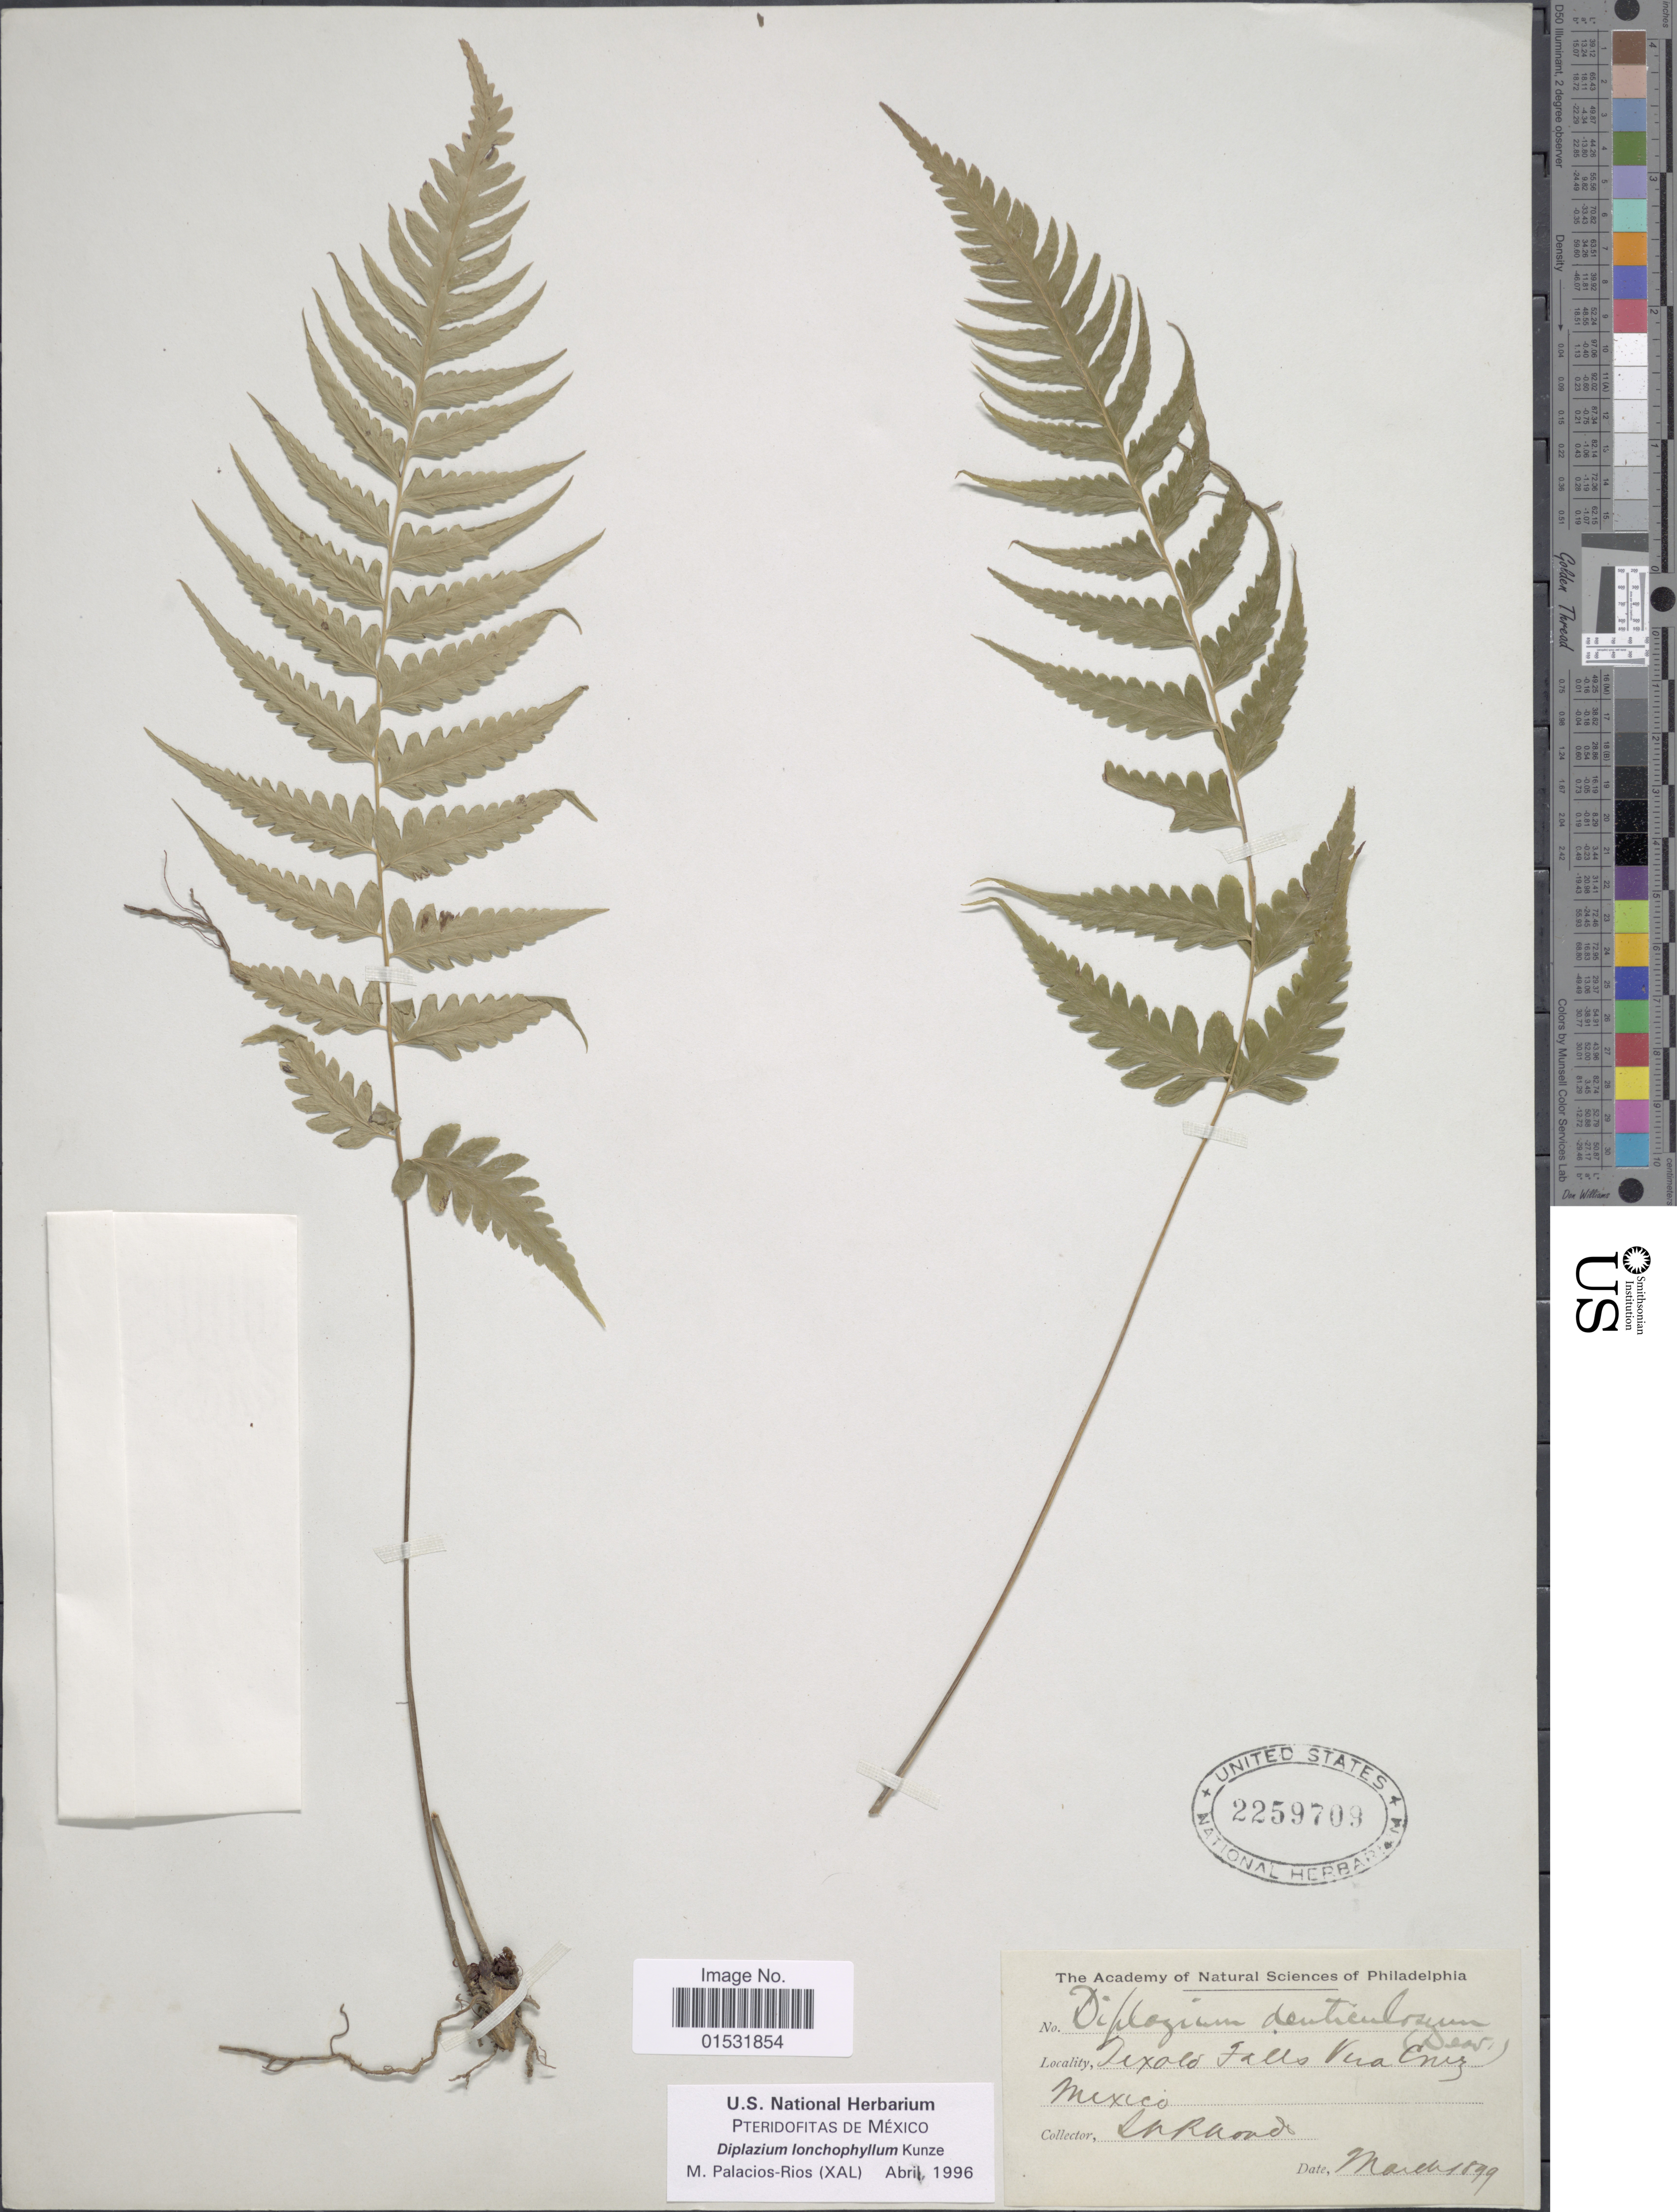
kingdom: Plantae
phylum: Tracheophyta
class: Polypodiopsida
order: Polypodiales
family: Athyriaceae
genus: Diplazium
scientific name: Diplazium lonchophyllum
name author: Kunze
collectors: S. Rhoads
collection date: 1899-03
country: Mexico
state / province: Veracruz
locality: Texolo Falls. Vera Cruz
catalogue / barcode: US 2259709